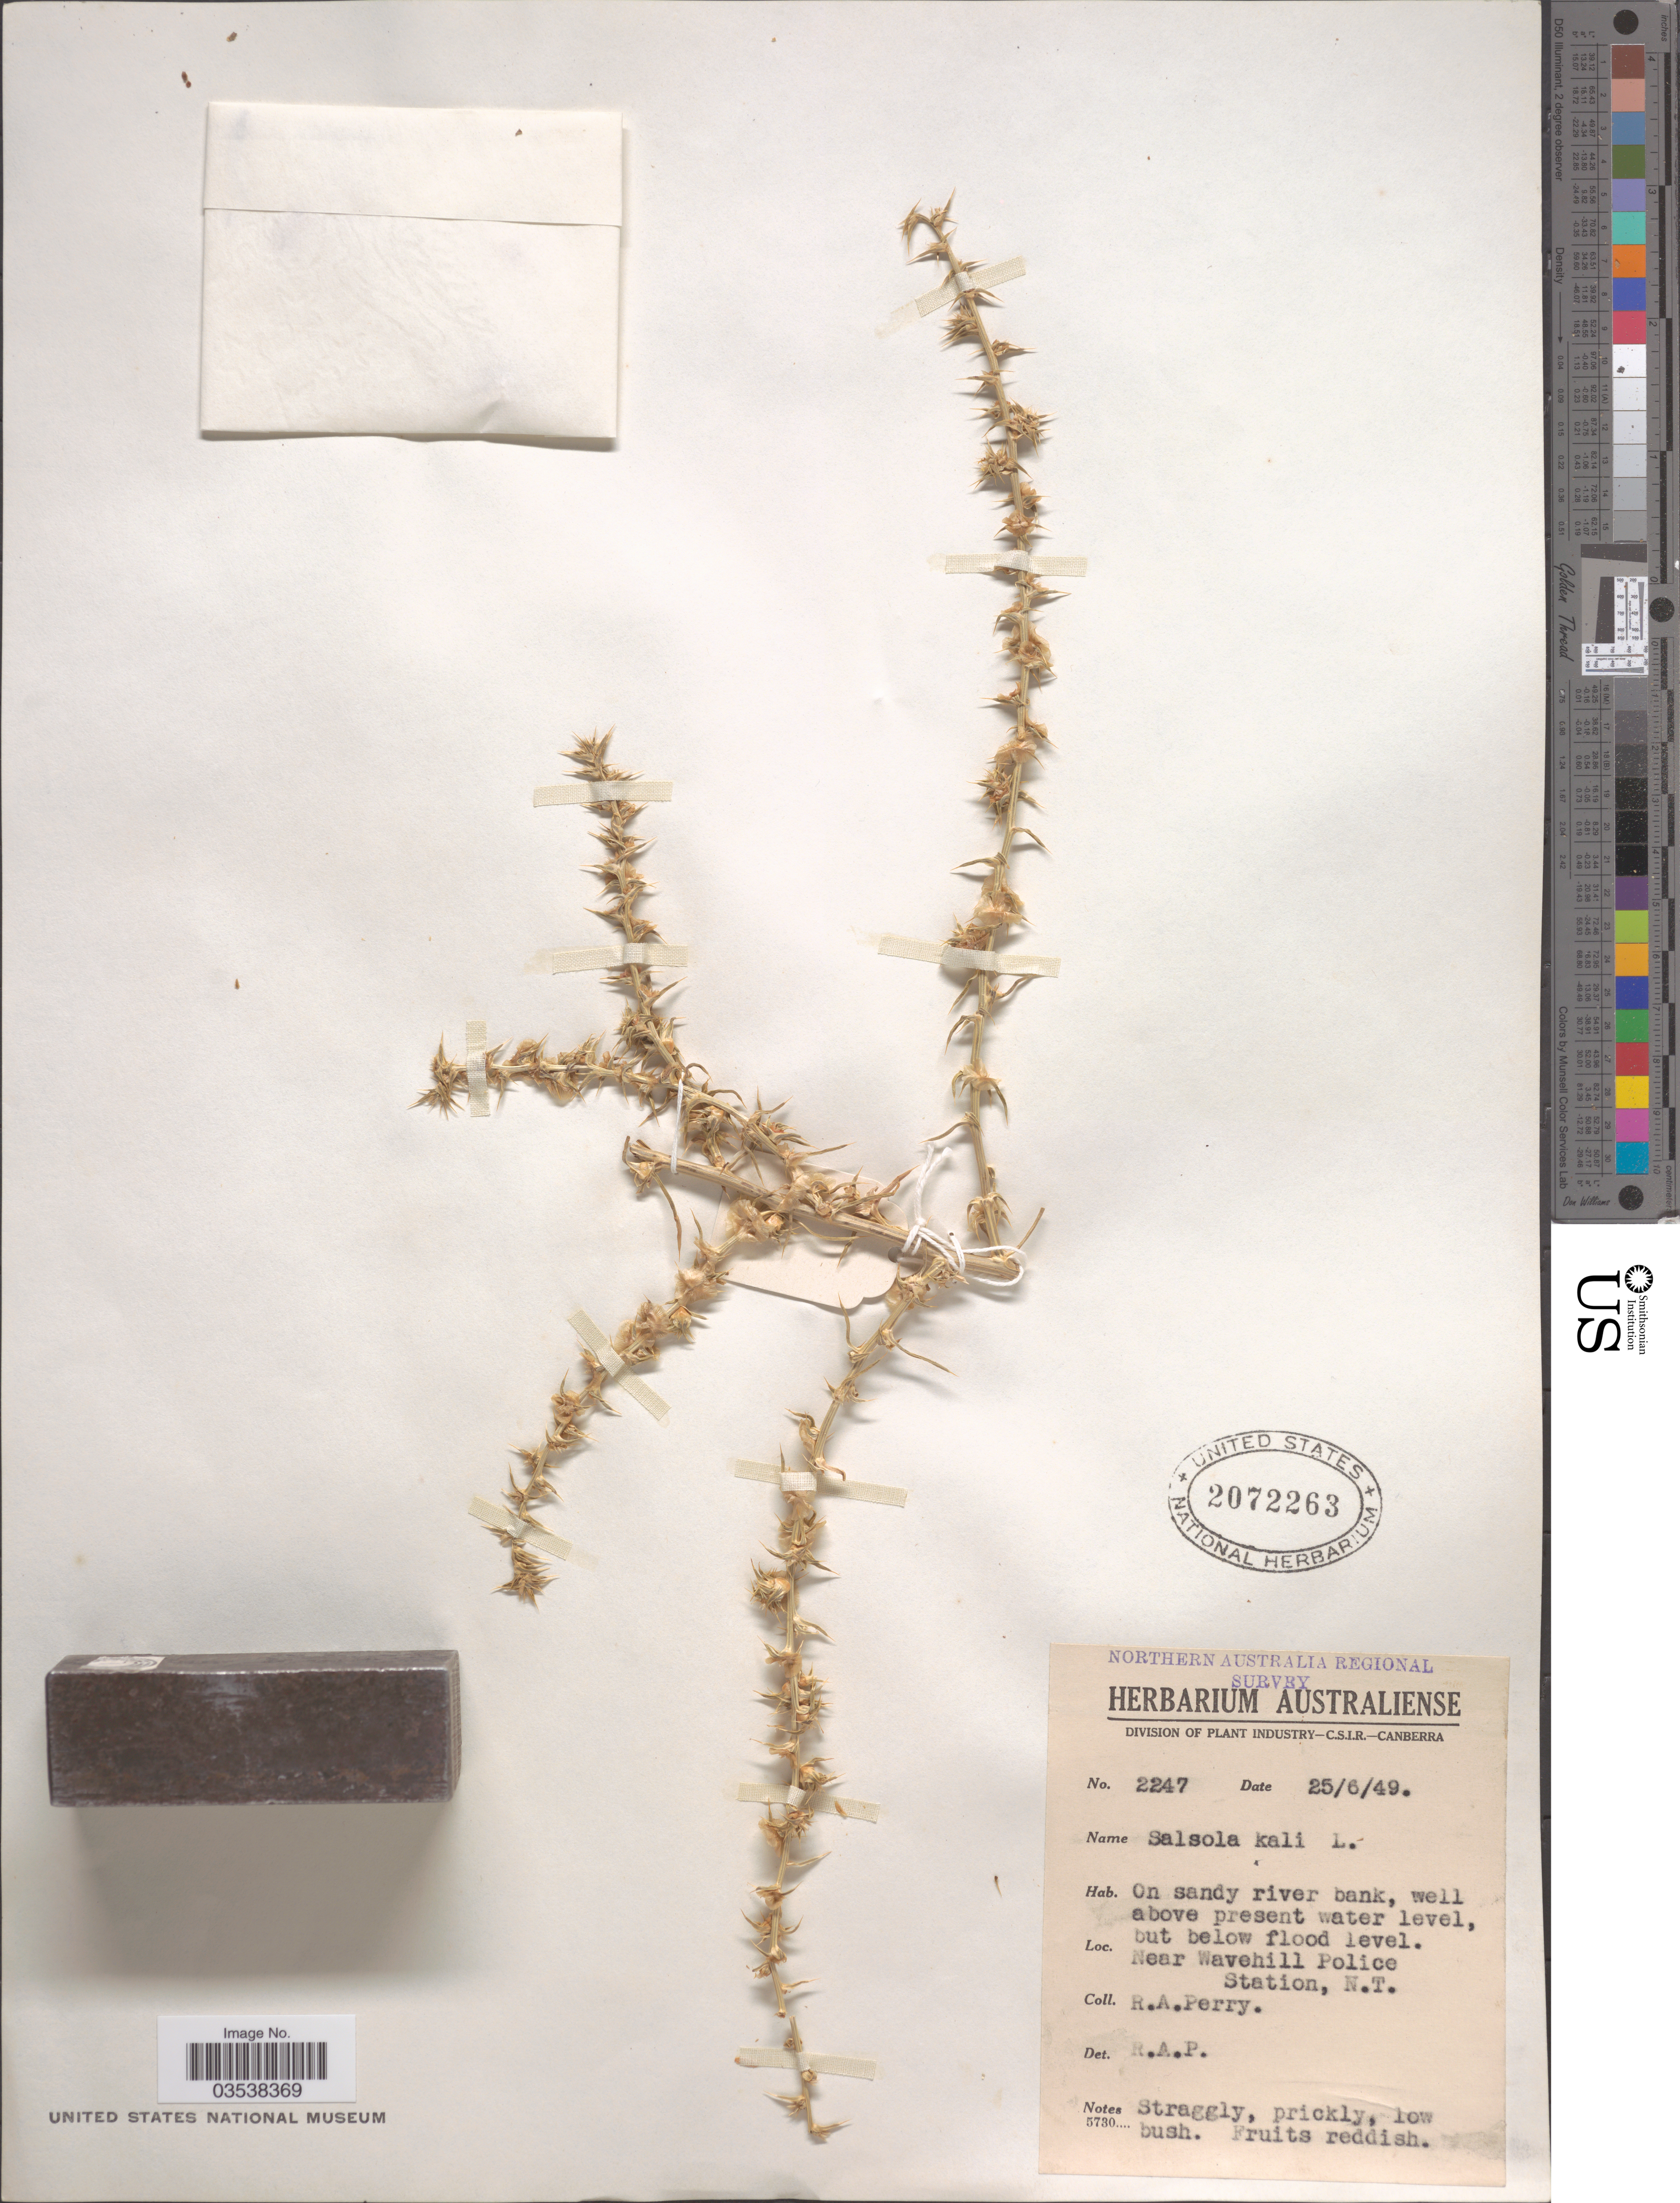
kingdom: Plantae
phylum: Tracheophyta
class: Magnoliopsida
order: Caryophyllales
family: Amaranthaceae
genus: Salsola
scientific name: Salsola kali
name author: L.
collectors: Perry, R. A.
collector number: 2247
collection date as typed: Transcribed d/m/y: 25/6/49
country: Australia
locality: Near Wavehill Police Station.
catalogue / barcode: US 2072263